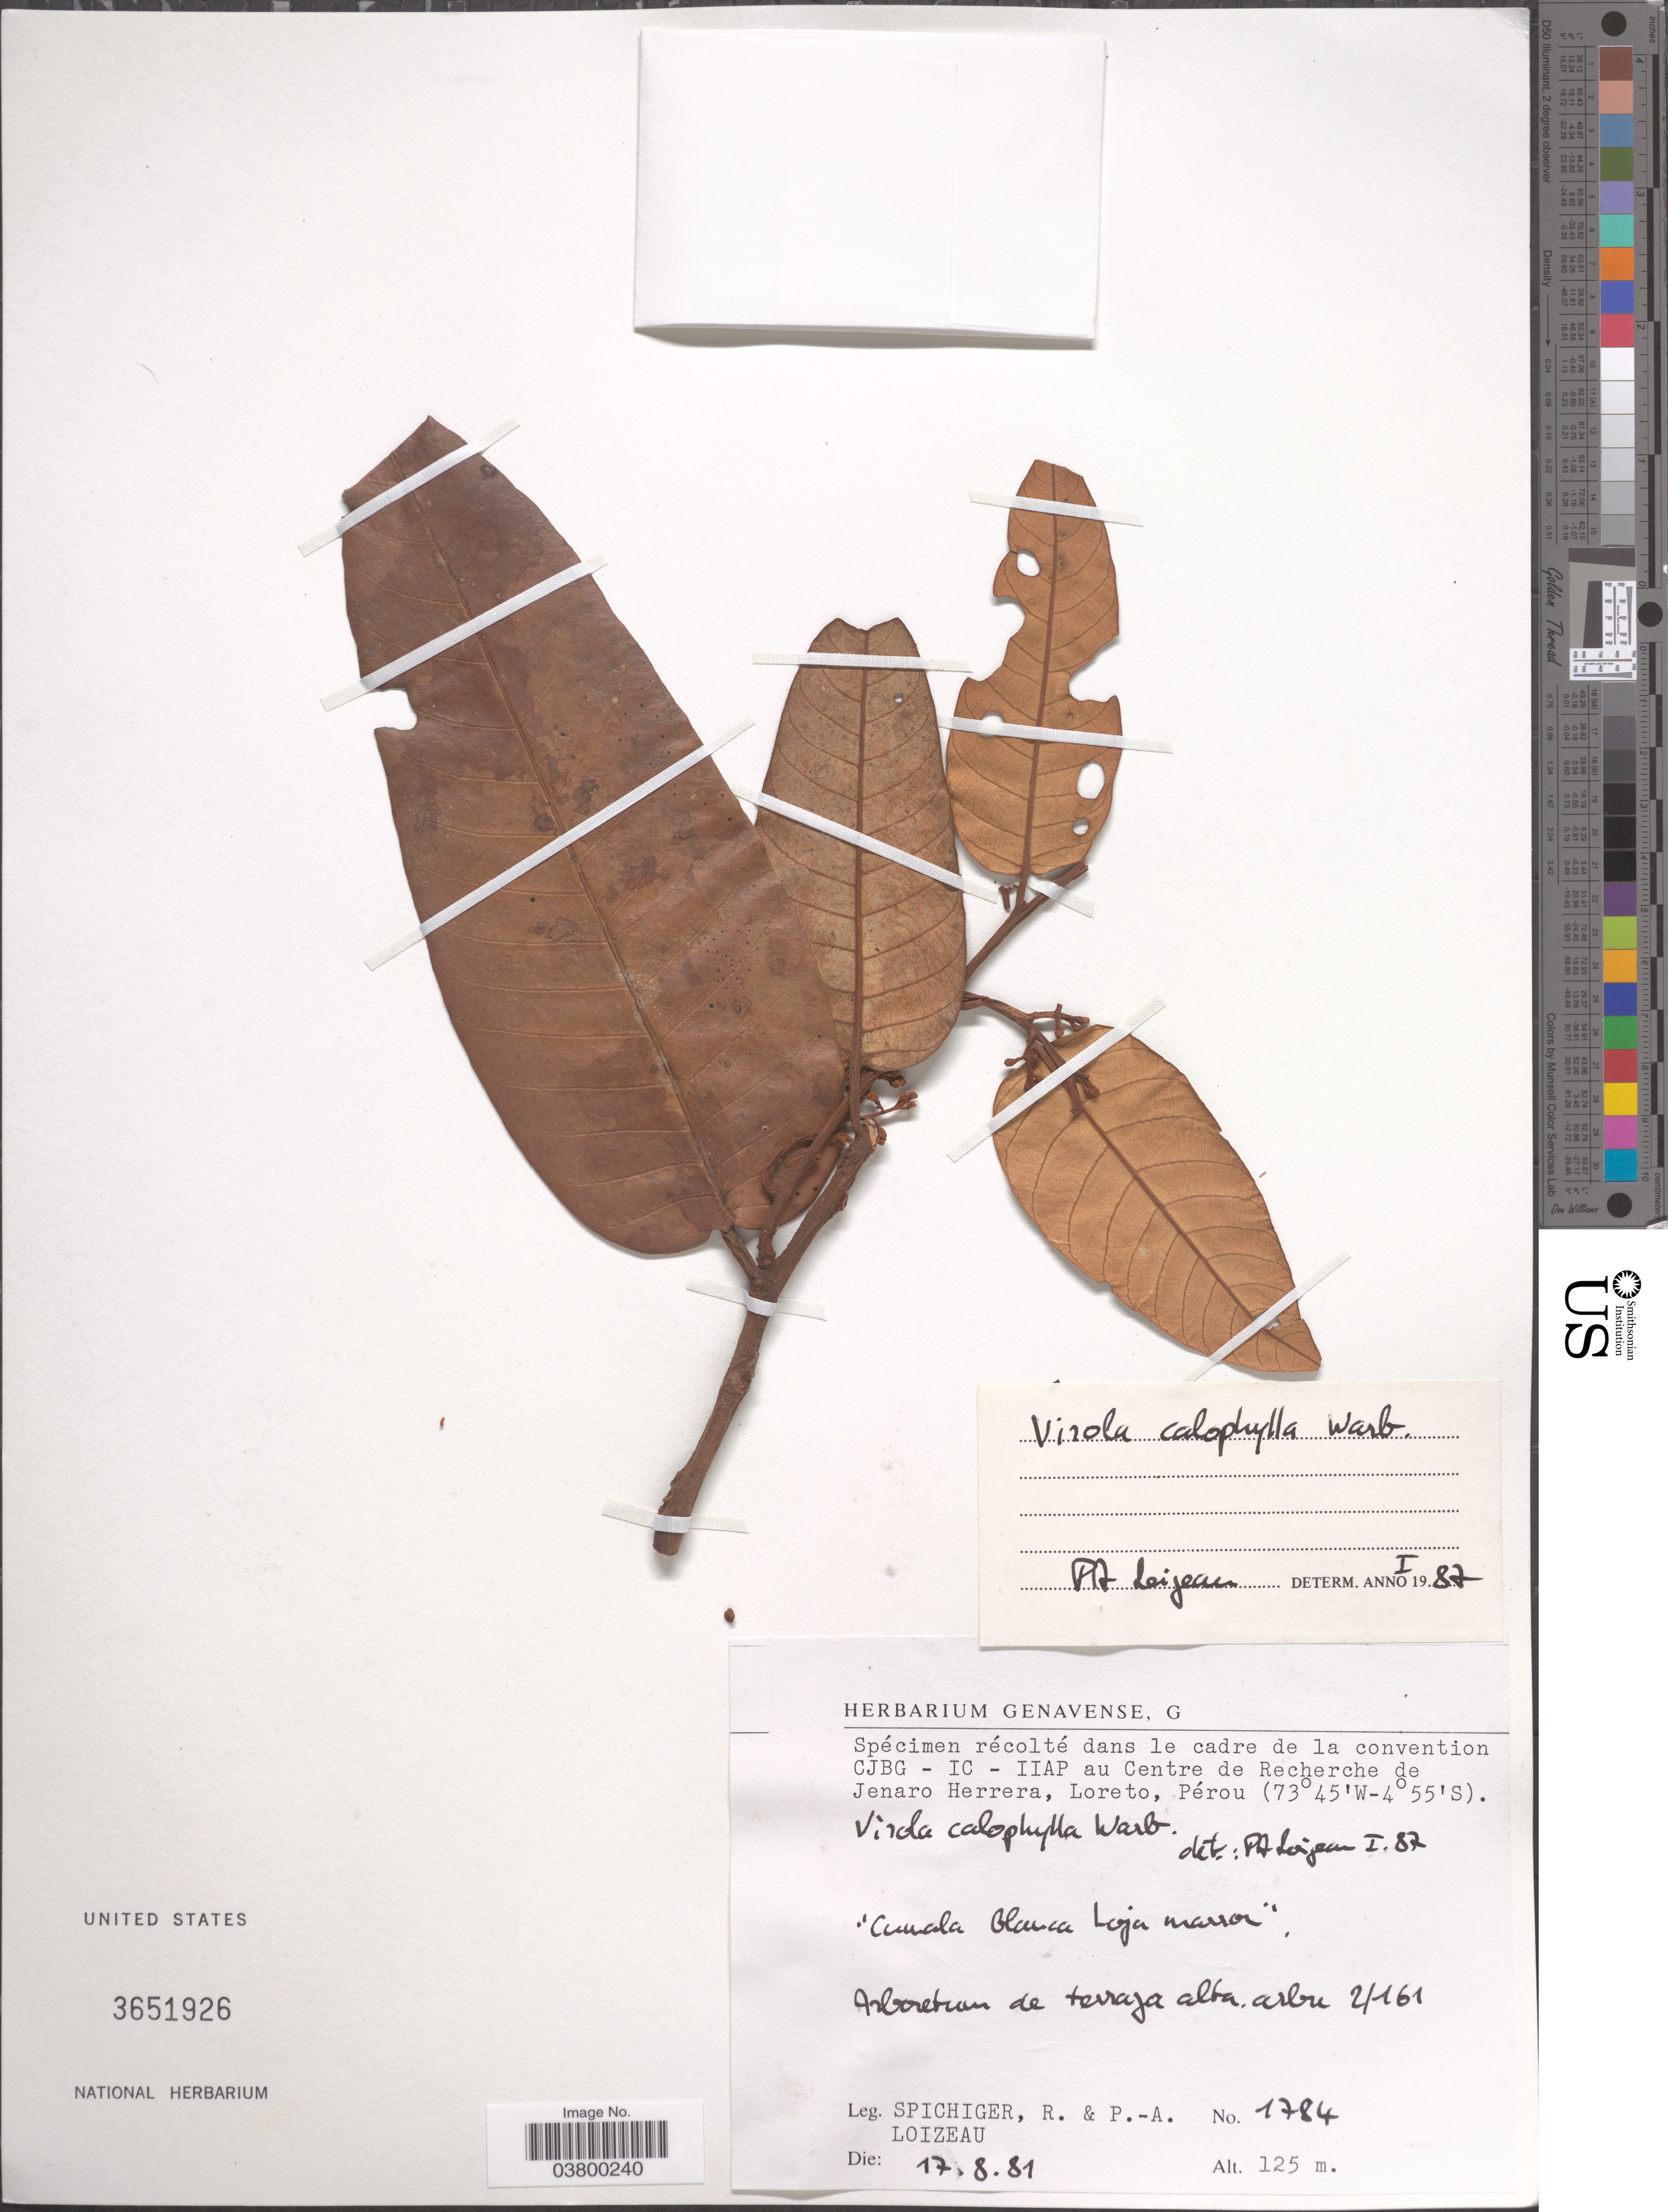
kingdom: Plantae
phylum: Tracheophyta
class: Magnoliopsida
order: Magnoliales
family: Myristicaceae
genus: Virola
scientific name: Virola calophylla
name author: (Spruce) Warb.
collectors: R. Spichiger & P. Loizeau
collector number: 1784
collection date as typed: Transcribed d/m/y: 17/8/81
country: Peru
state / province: Loreto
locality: Centre de Recherche de Jenaro Herrera, Pérou. Arboretum de terraza alta. Arbre 2/161.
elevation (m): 125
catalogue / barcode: US 3651926